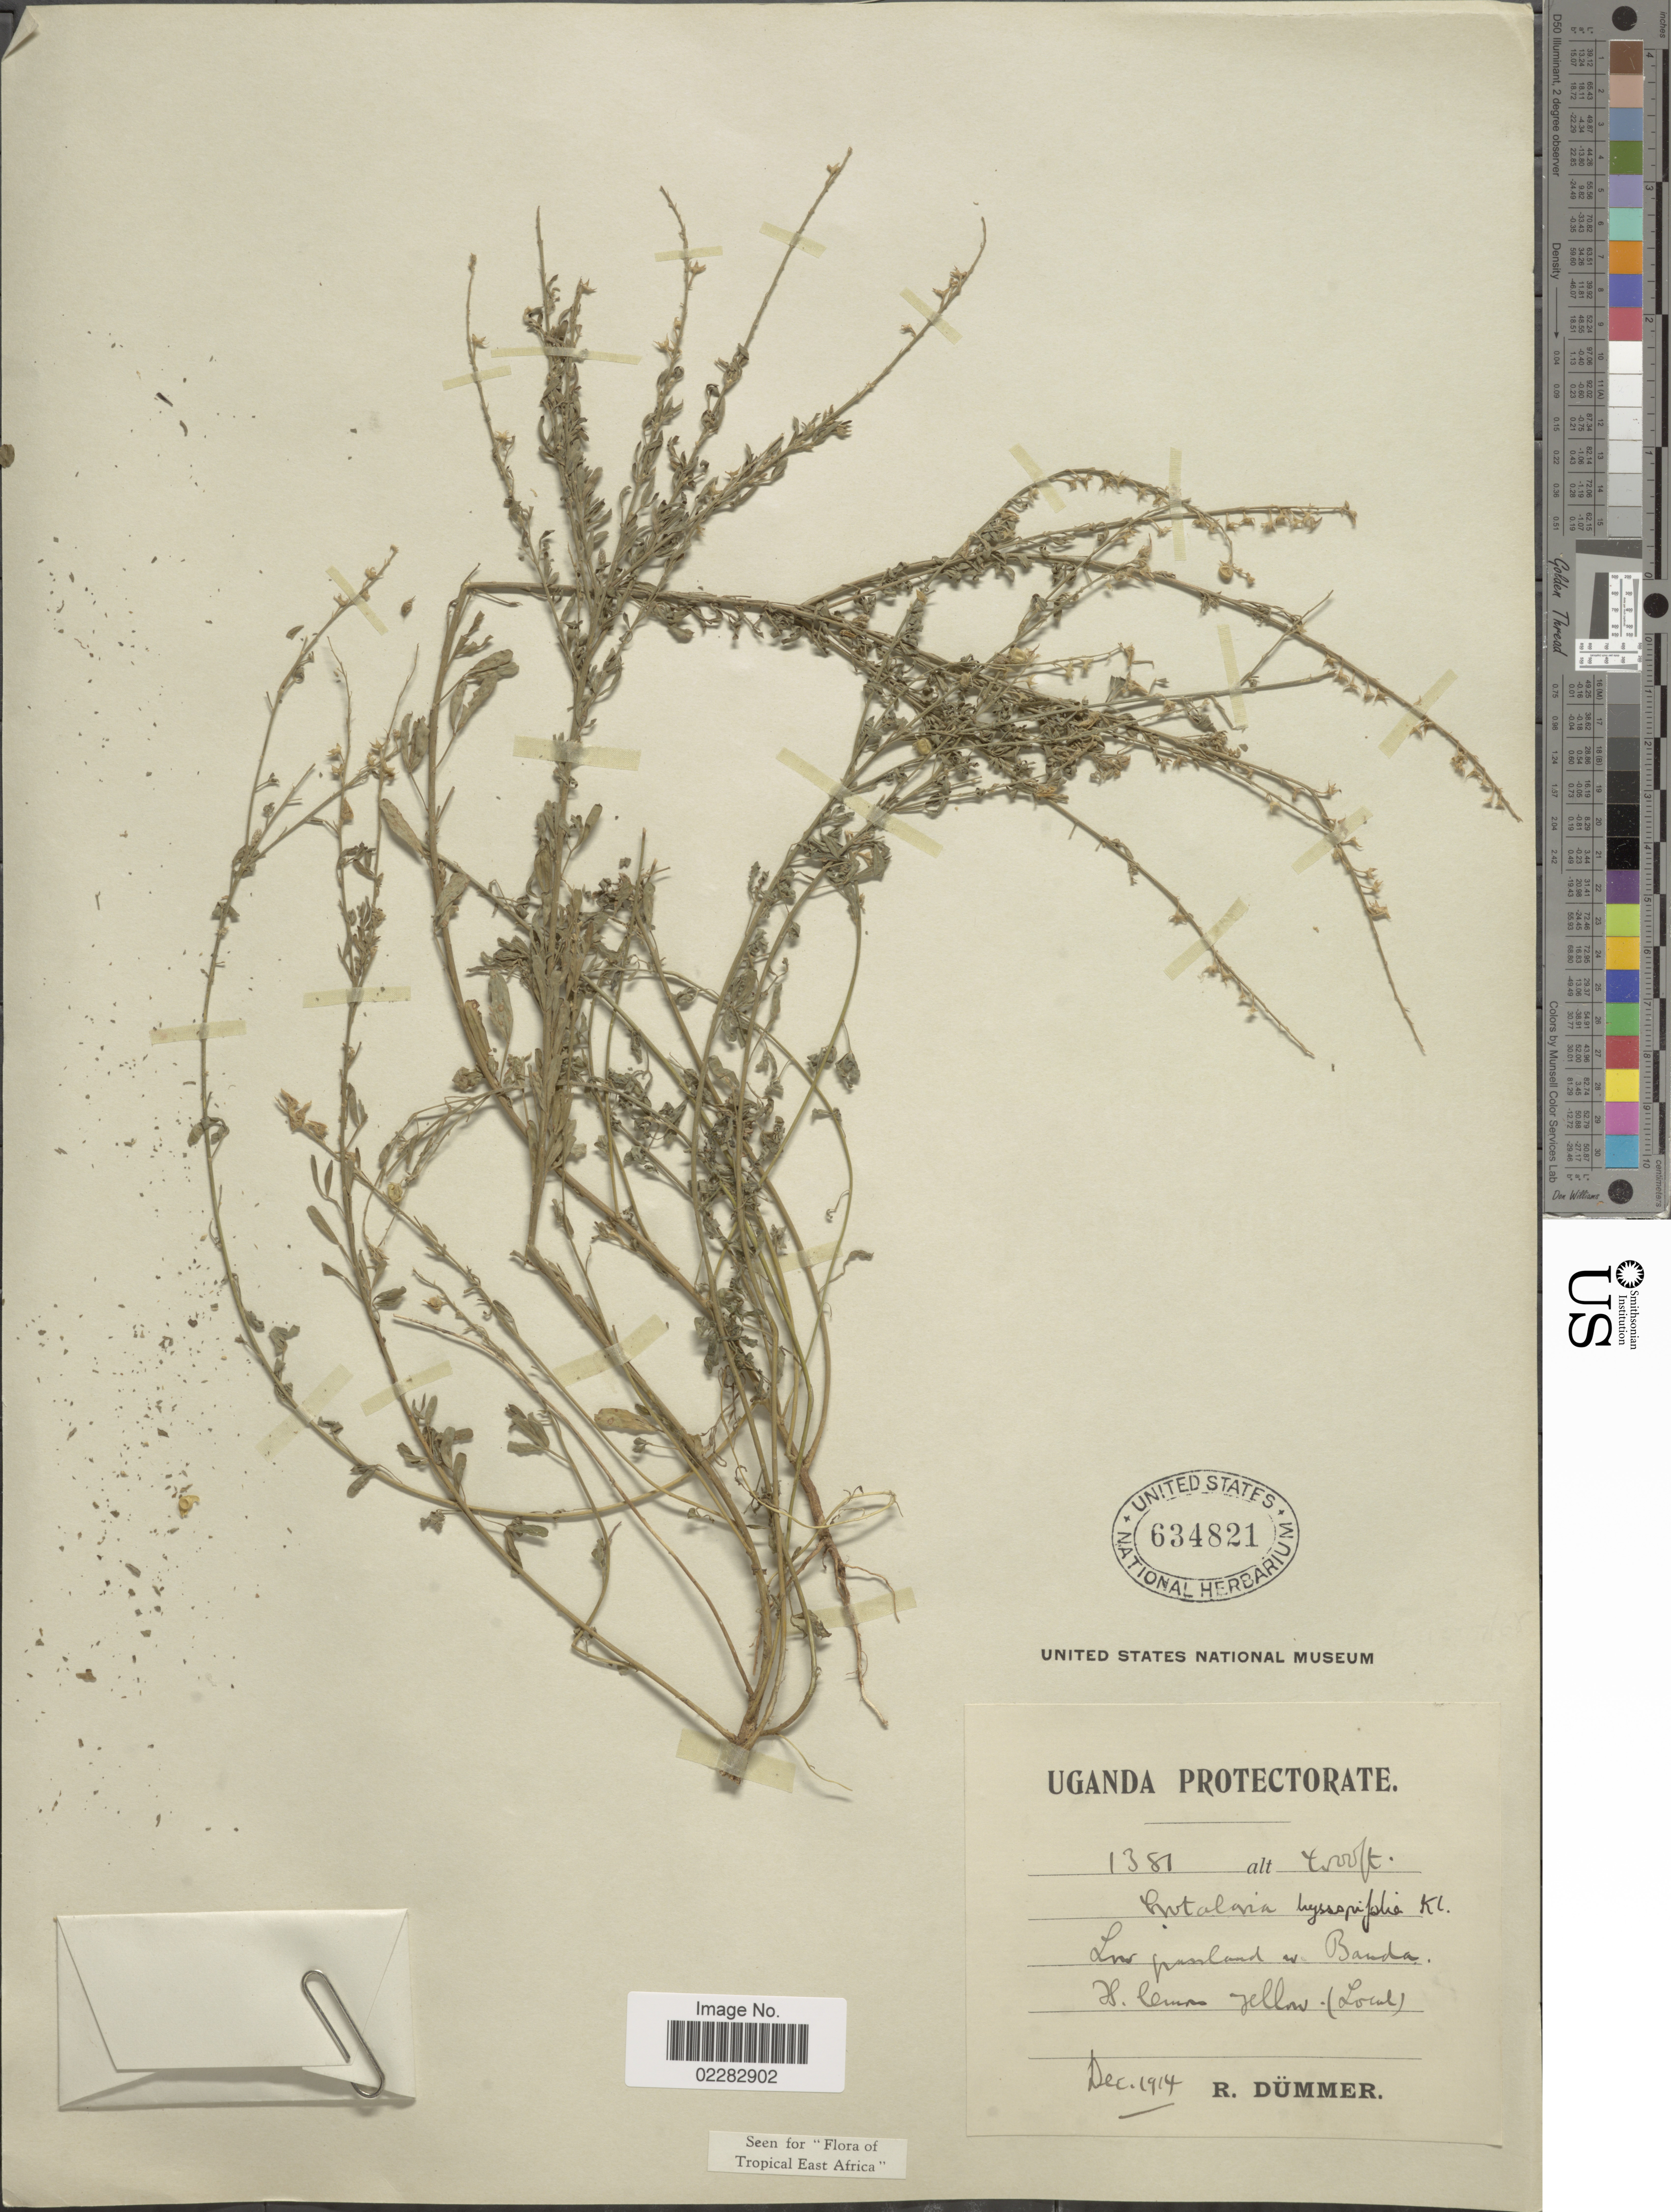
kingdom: Plantae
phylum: Tracheophyta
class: Magnoliopsida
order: Fabales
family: Fabaceae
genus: Crotalaria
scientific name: Crotalaria hyssopifolia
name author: Klotzsch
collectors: R. A. Dümmer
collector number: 1381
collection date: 1914-12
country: Uganda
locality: Low grassland nr. Banda.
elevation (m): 1219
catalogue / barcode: US 634821